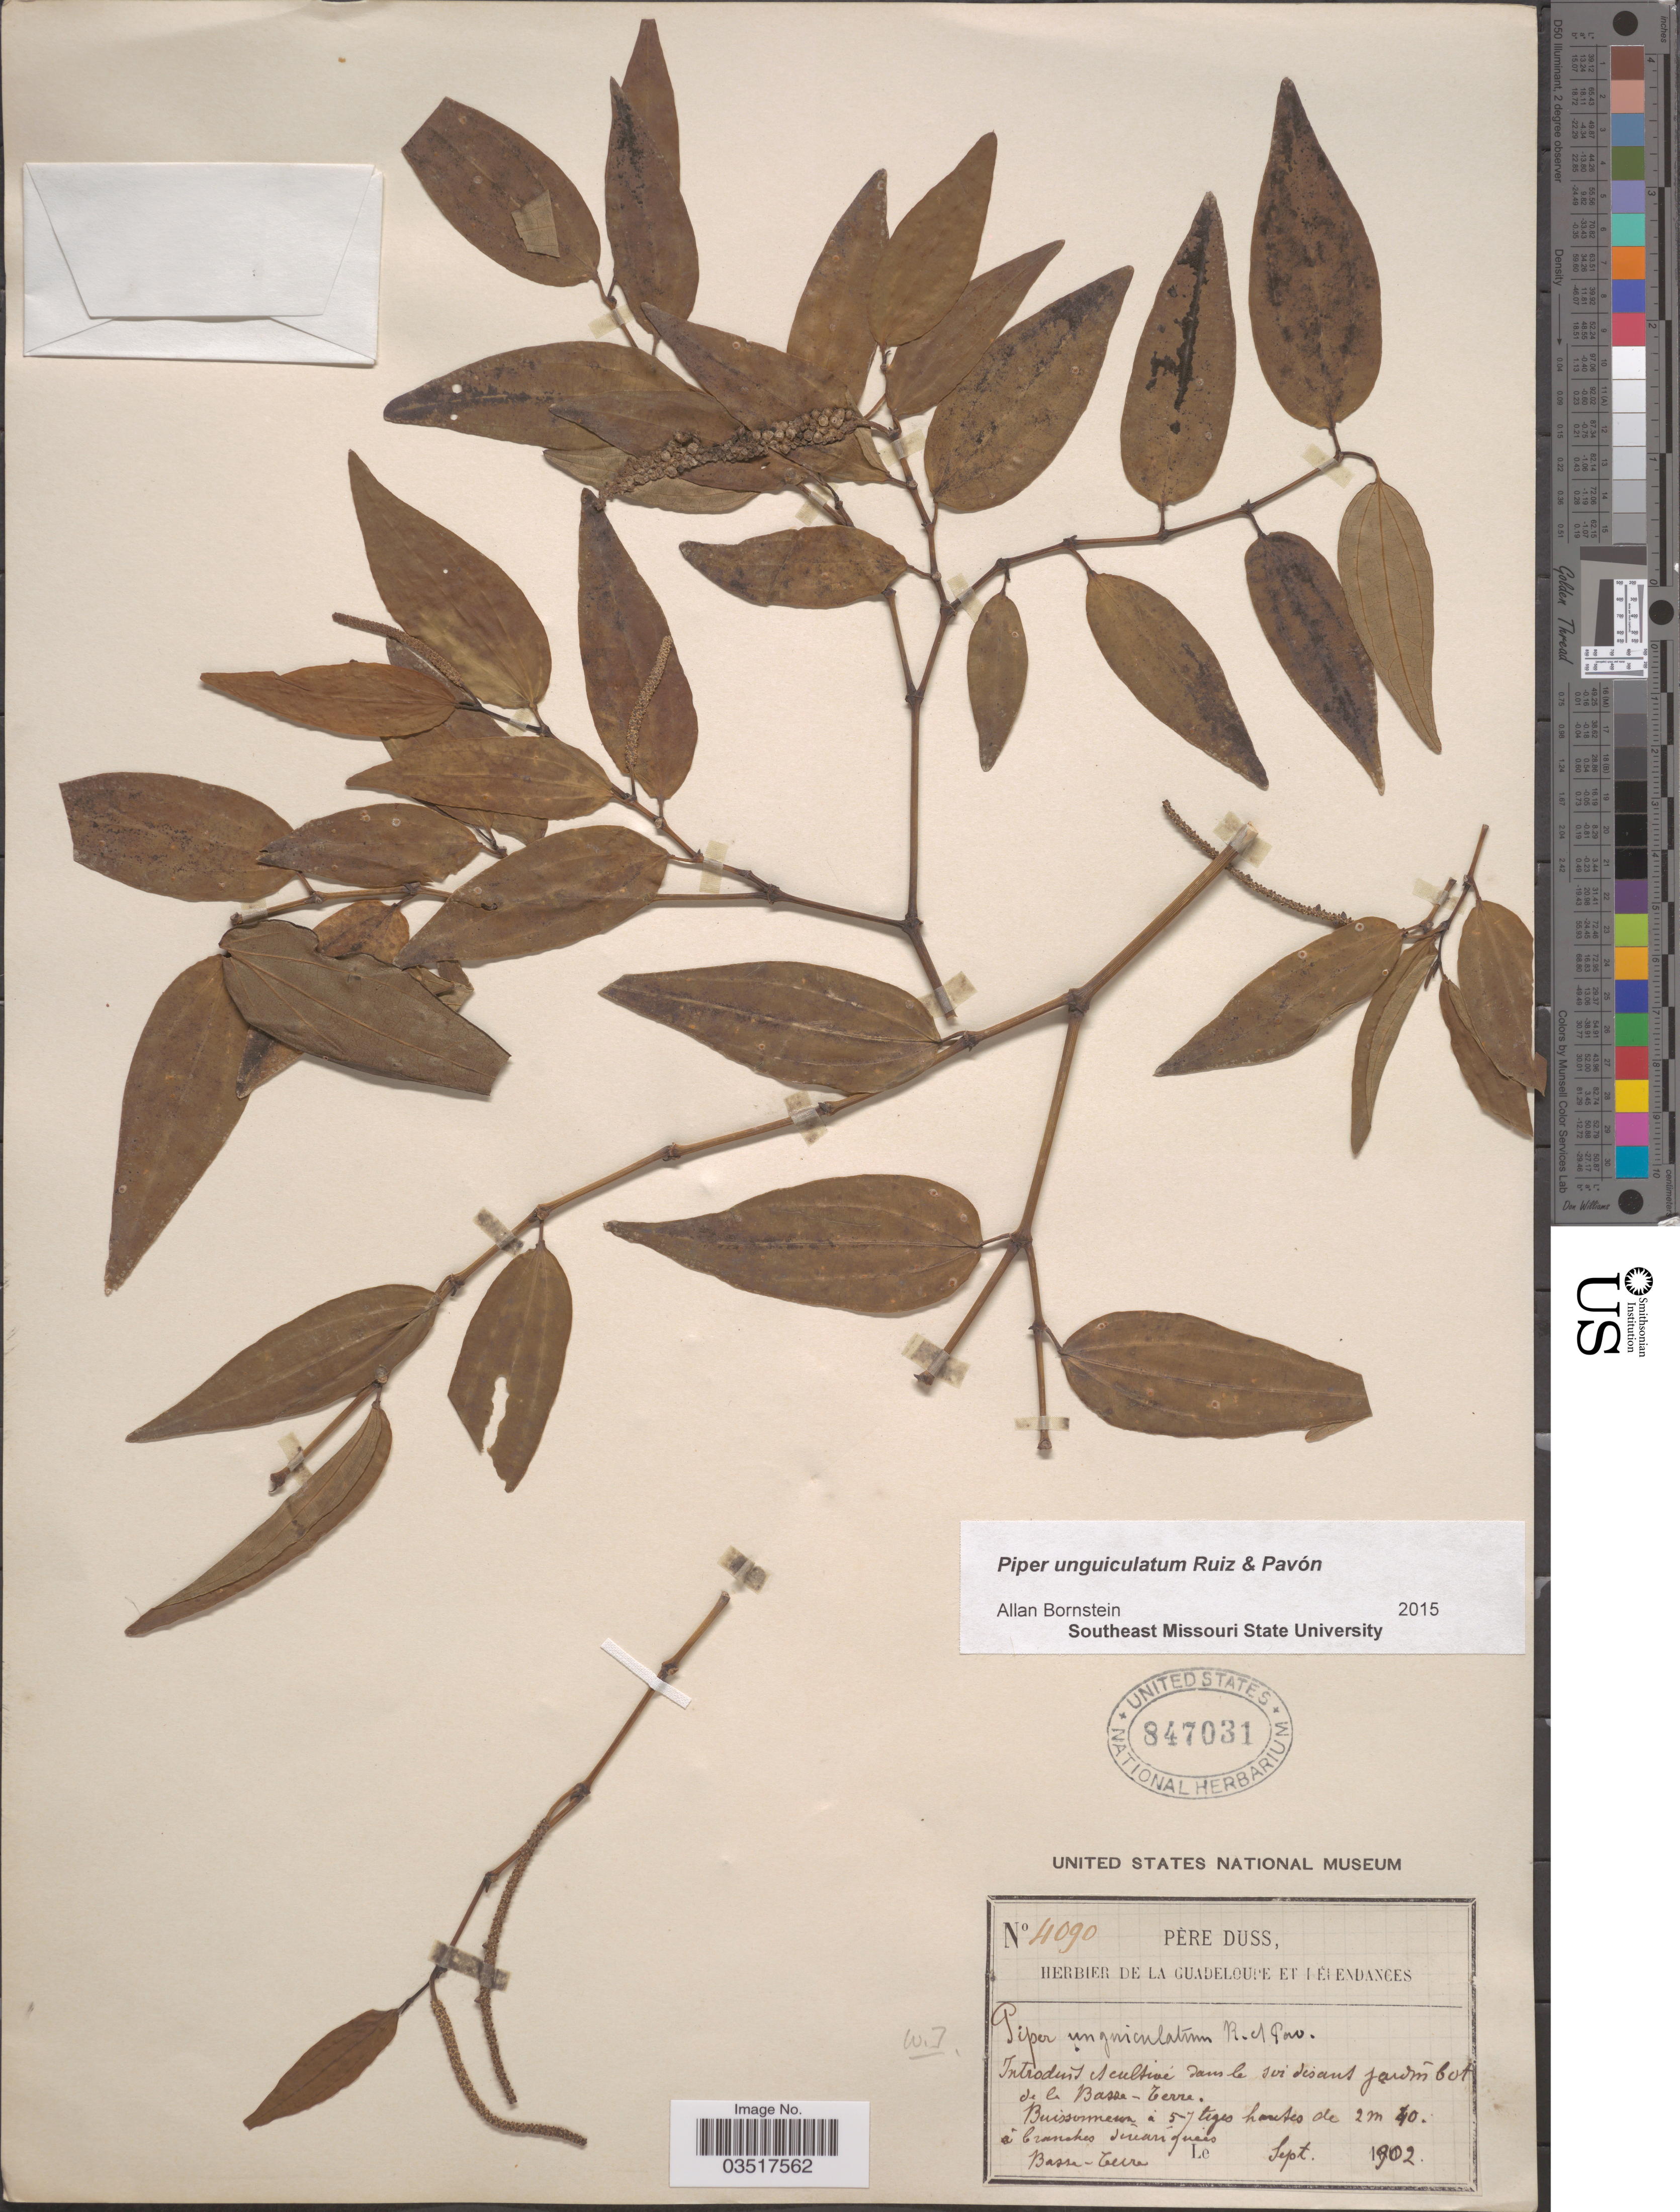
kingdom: Plantae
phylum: Tracheophyta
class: Magnoliopsida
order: Piperales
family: Piperaceae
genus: Piper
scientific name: Piper unguiculatum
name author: Ruiz & Pav.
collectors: Père Duss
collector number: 4090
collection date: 1902-09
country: Guadeloupe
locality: Dans le soi disant jardin bot de la Basse-Terre. Basse-Terre.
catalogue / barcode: US 847031